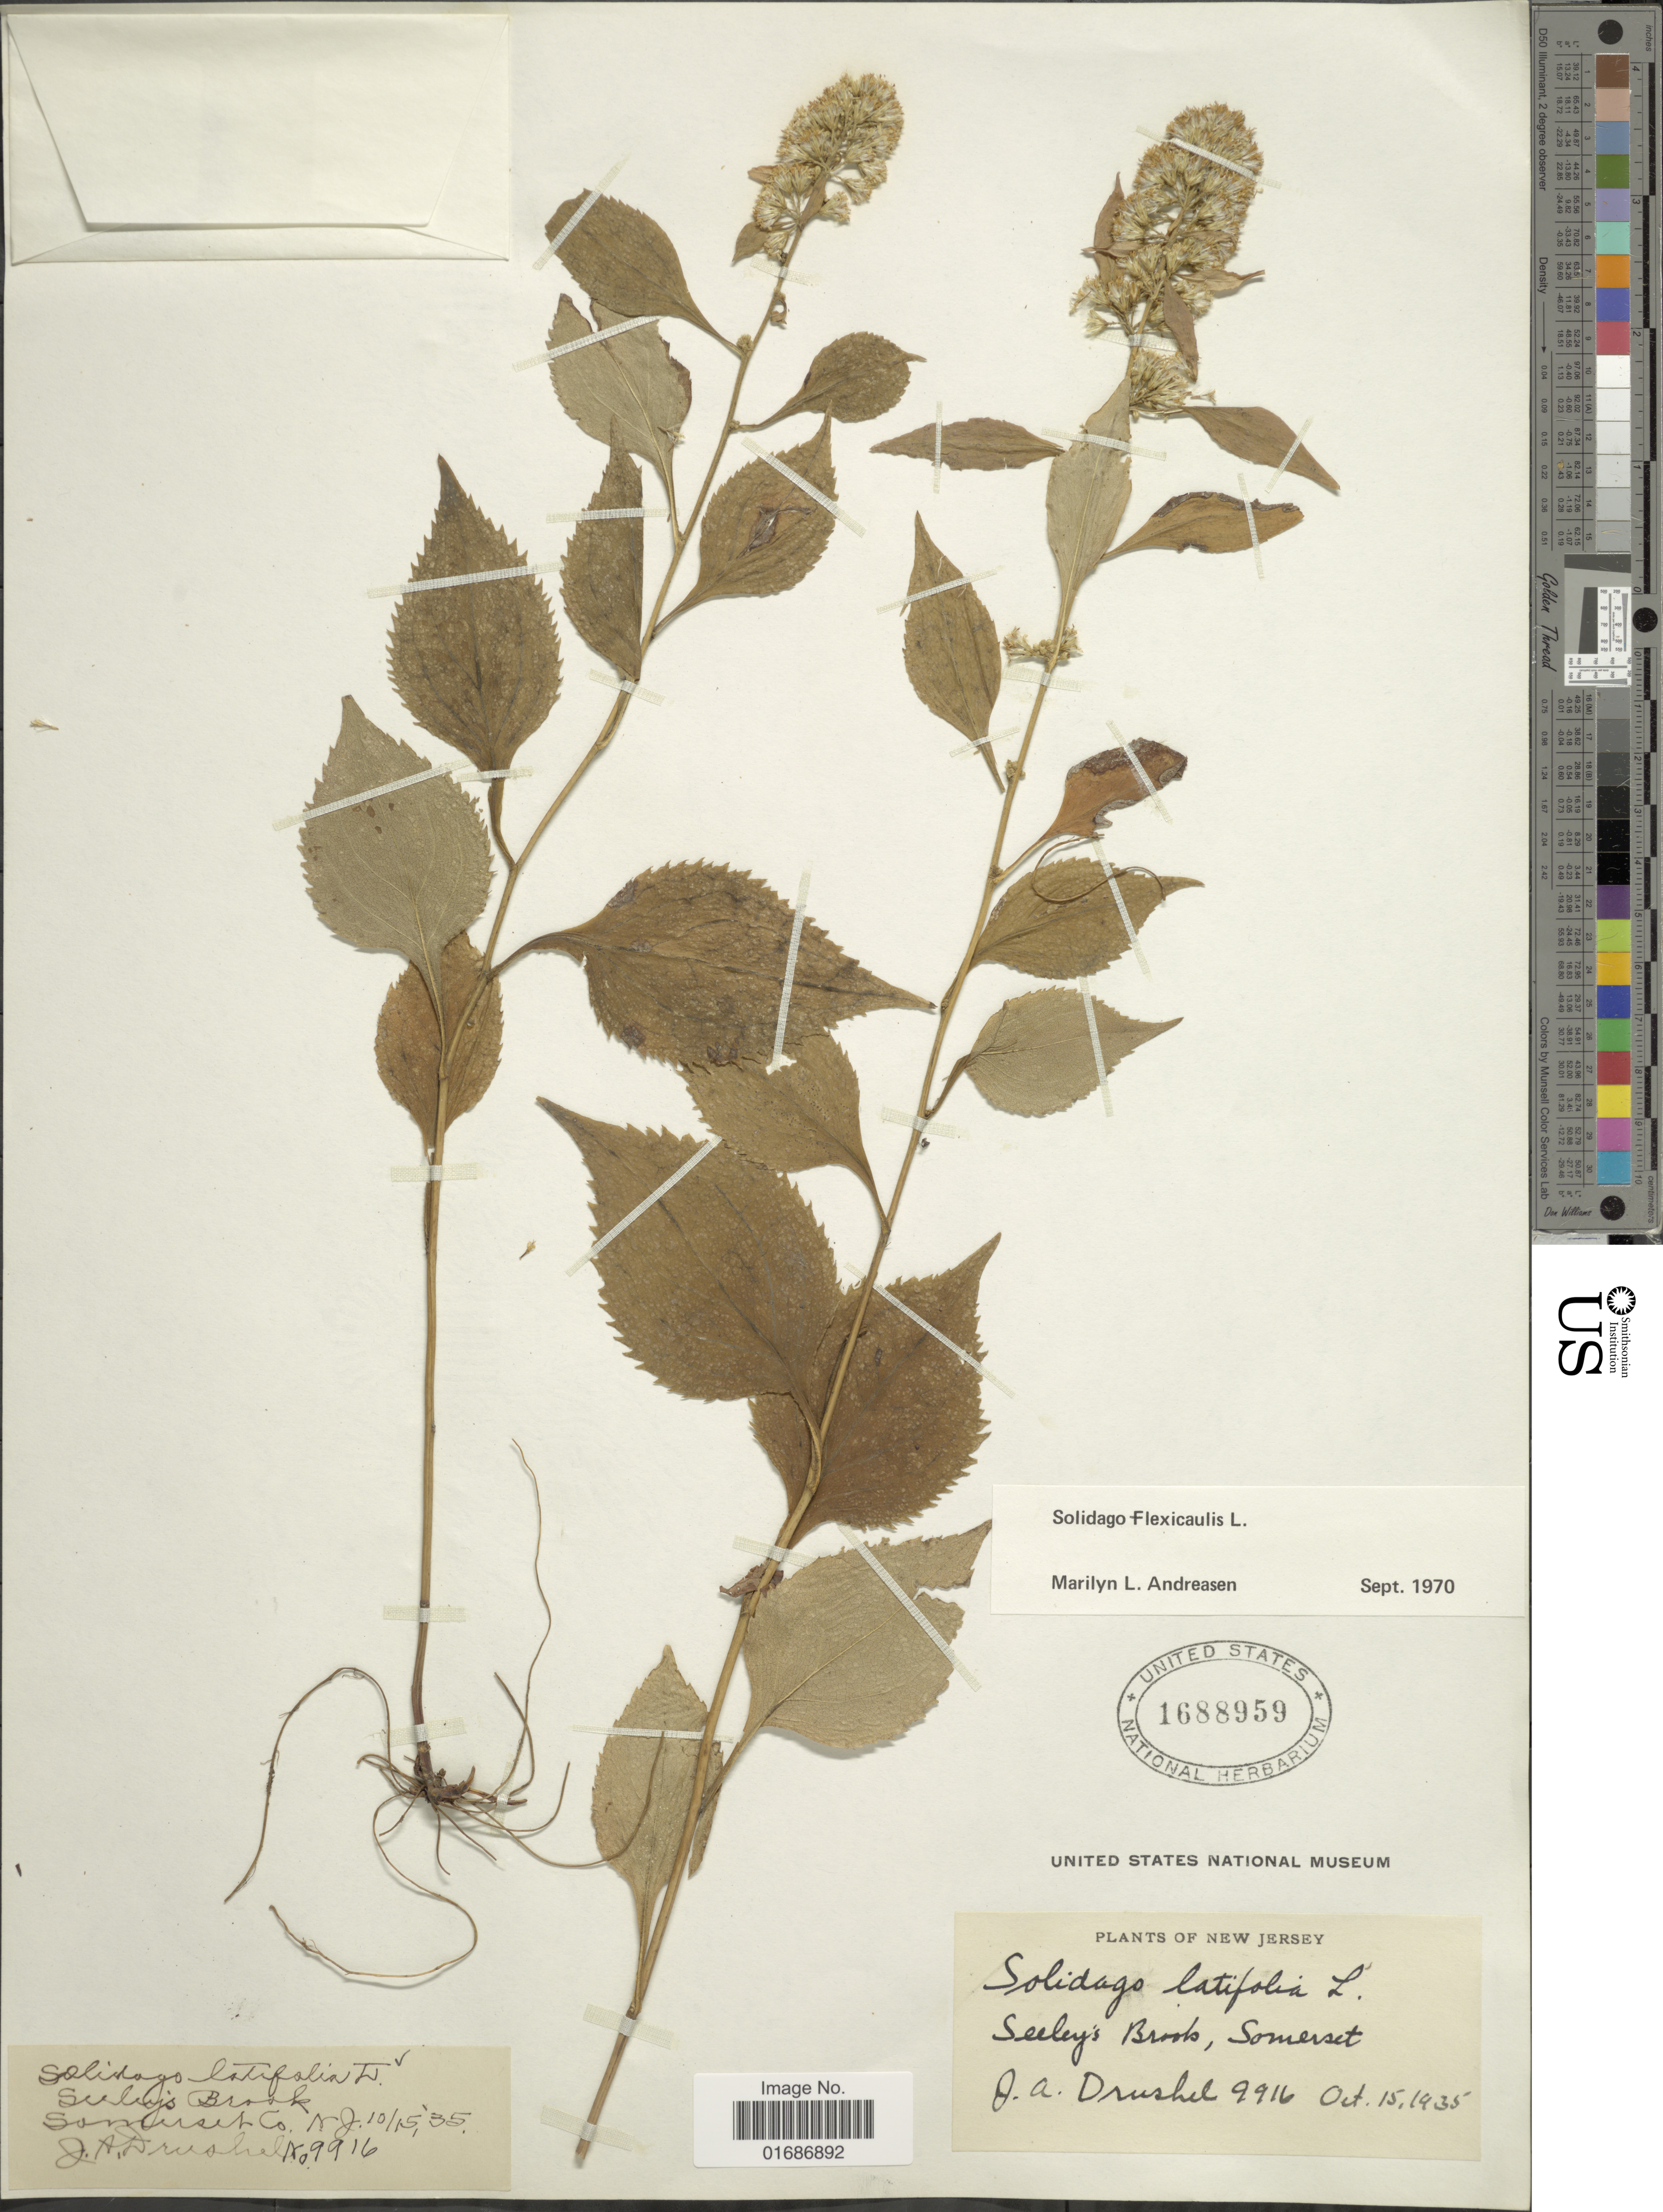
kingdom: Plantae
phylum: Tracheophyta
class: Magnoliopsida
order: Asterales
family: Asteraceae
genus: Solidago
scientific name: Solidago flexicaulis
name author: L.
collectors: J. A. Drushel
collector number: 9916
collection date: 1935-10-15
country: United States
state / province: New Jersey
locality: Seeley's Brook, Somerset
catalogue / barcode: US 1688959